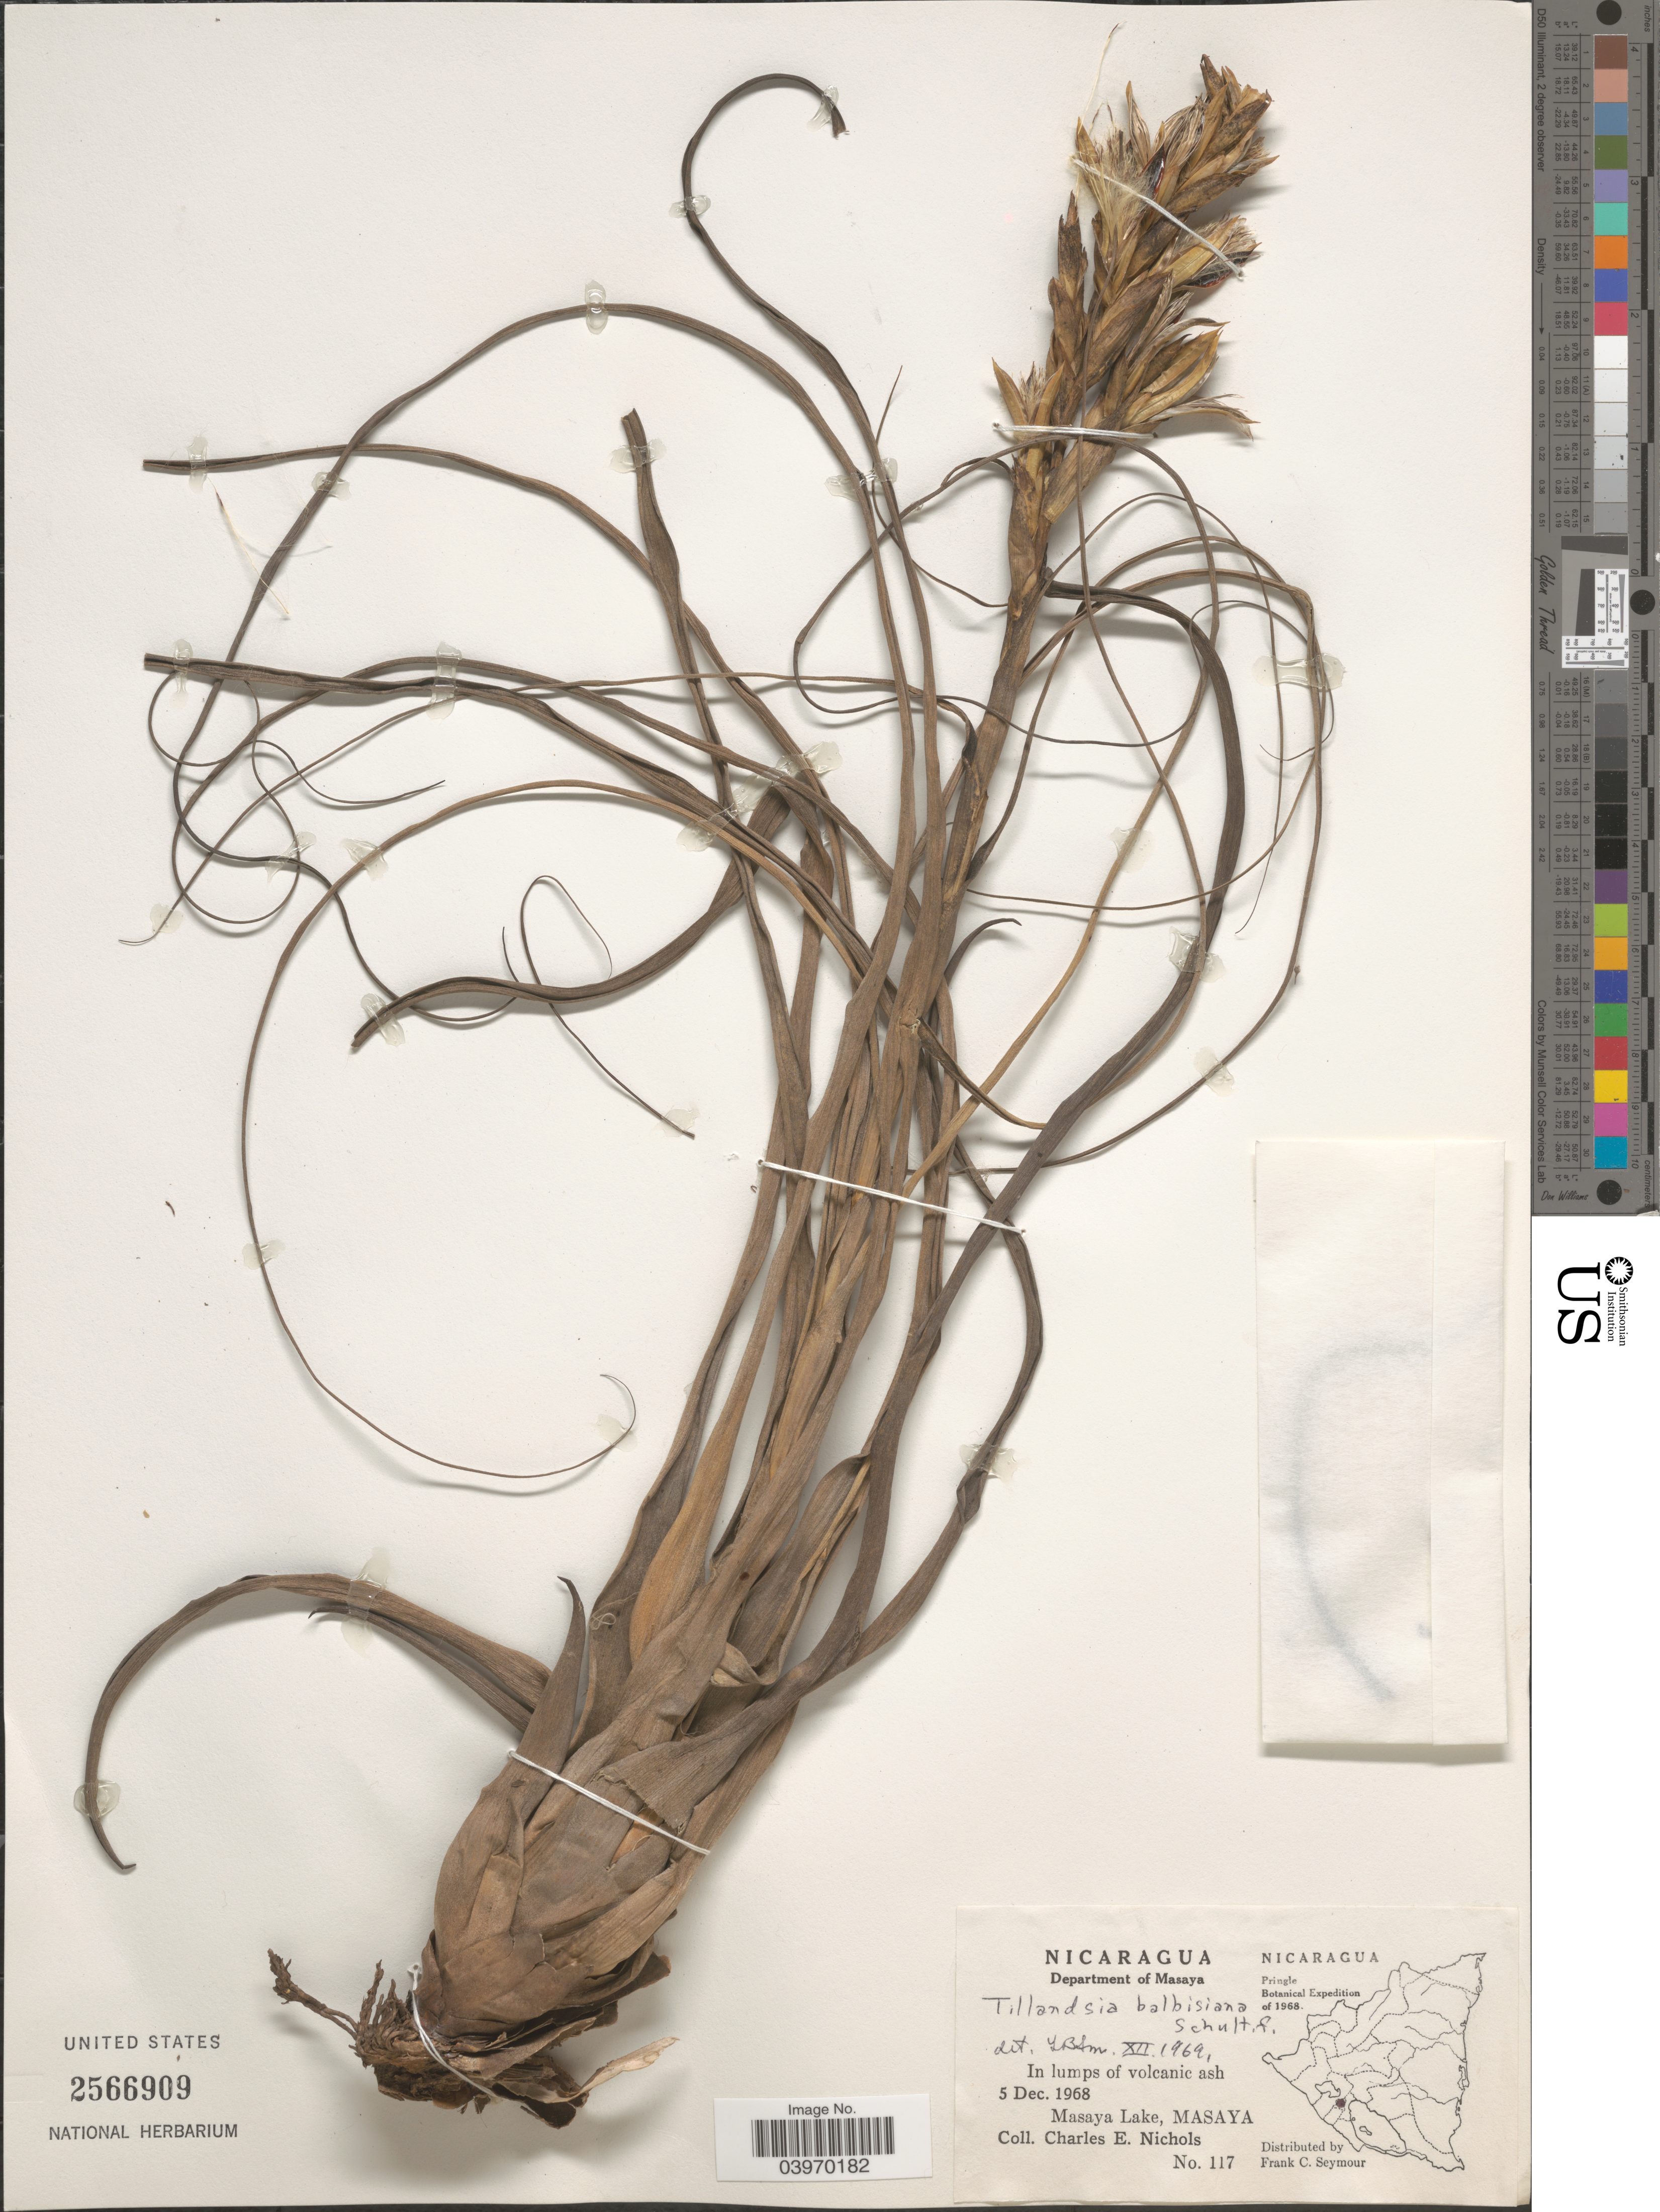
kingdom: Plantae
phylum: Tracheophyta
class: Liliopsida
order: Poales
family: Bromeliaceae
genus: Tillandsia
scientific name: Tillandsia balbisiana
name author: Schult. f.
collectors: C. Nichols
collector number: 117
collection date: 1968-12-05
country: Nicaragua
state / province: Masaya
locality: Department of Masaya. Masaya Lake, Masaya.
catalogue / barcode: US 2566909